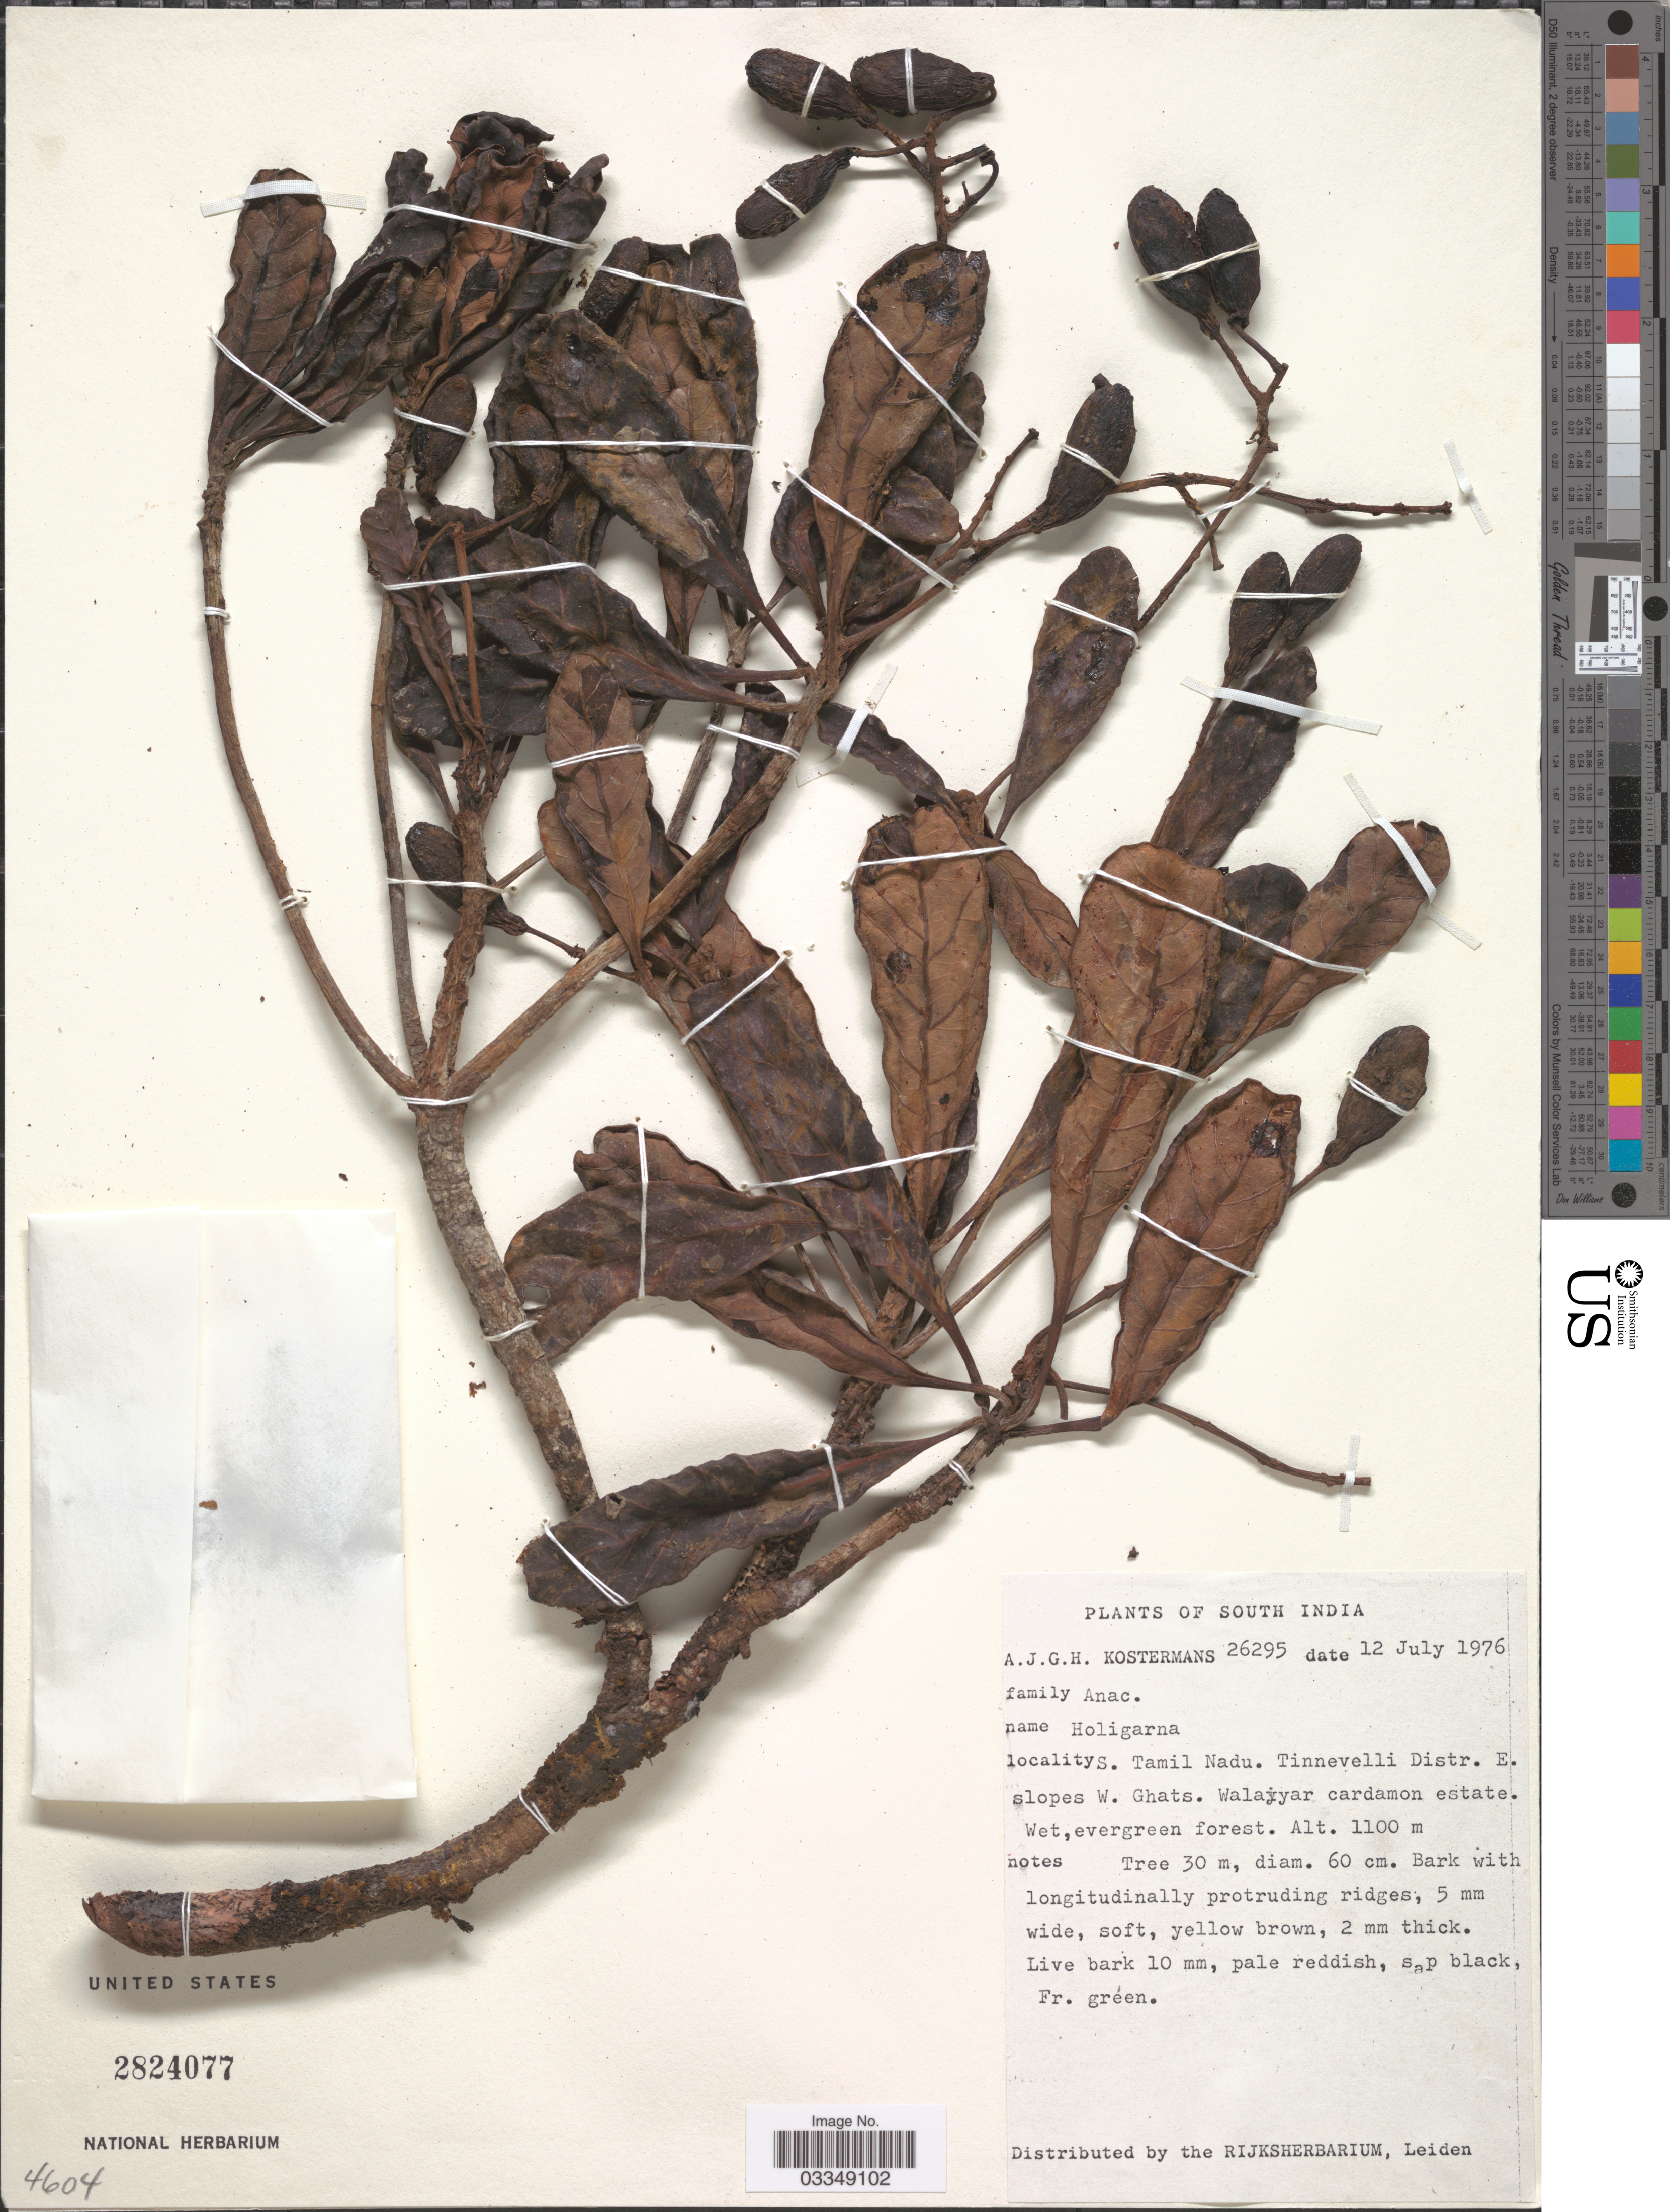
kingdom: Plantae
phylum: Tracheophyta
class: Magnoliopsida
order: Sapindales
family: Anacardiaceae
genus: Holigarna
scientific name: Holigarna sp.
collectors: A. J. G. Kostermans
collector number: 26295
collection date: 1976-07-12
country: India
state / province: Tamil Nadu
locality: South India. Tamil Nadu. Tinnevelli Distr. E. slopes W. Ghats. Walaiyar cardamon estate.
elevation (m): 1100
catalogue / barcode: US 2824077